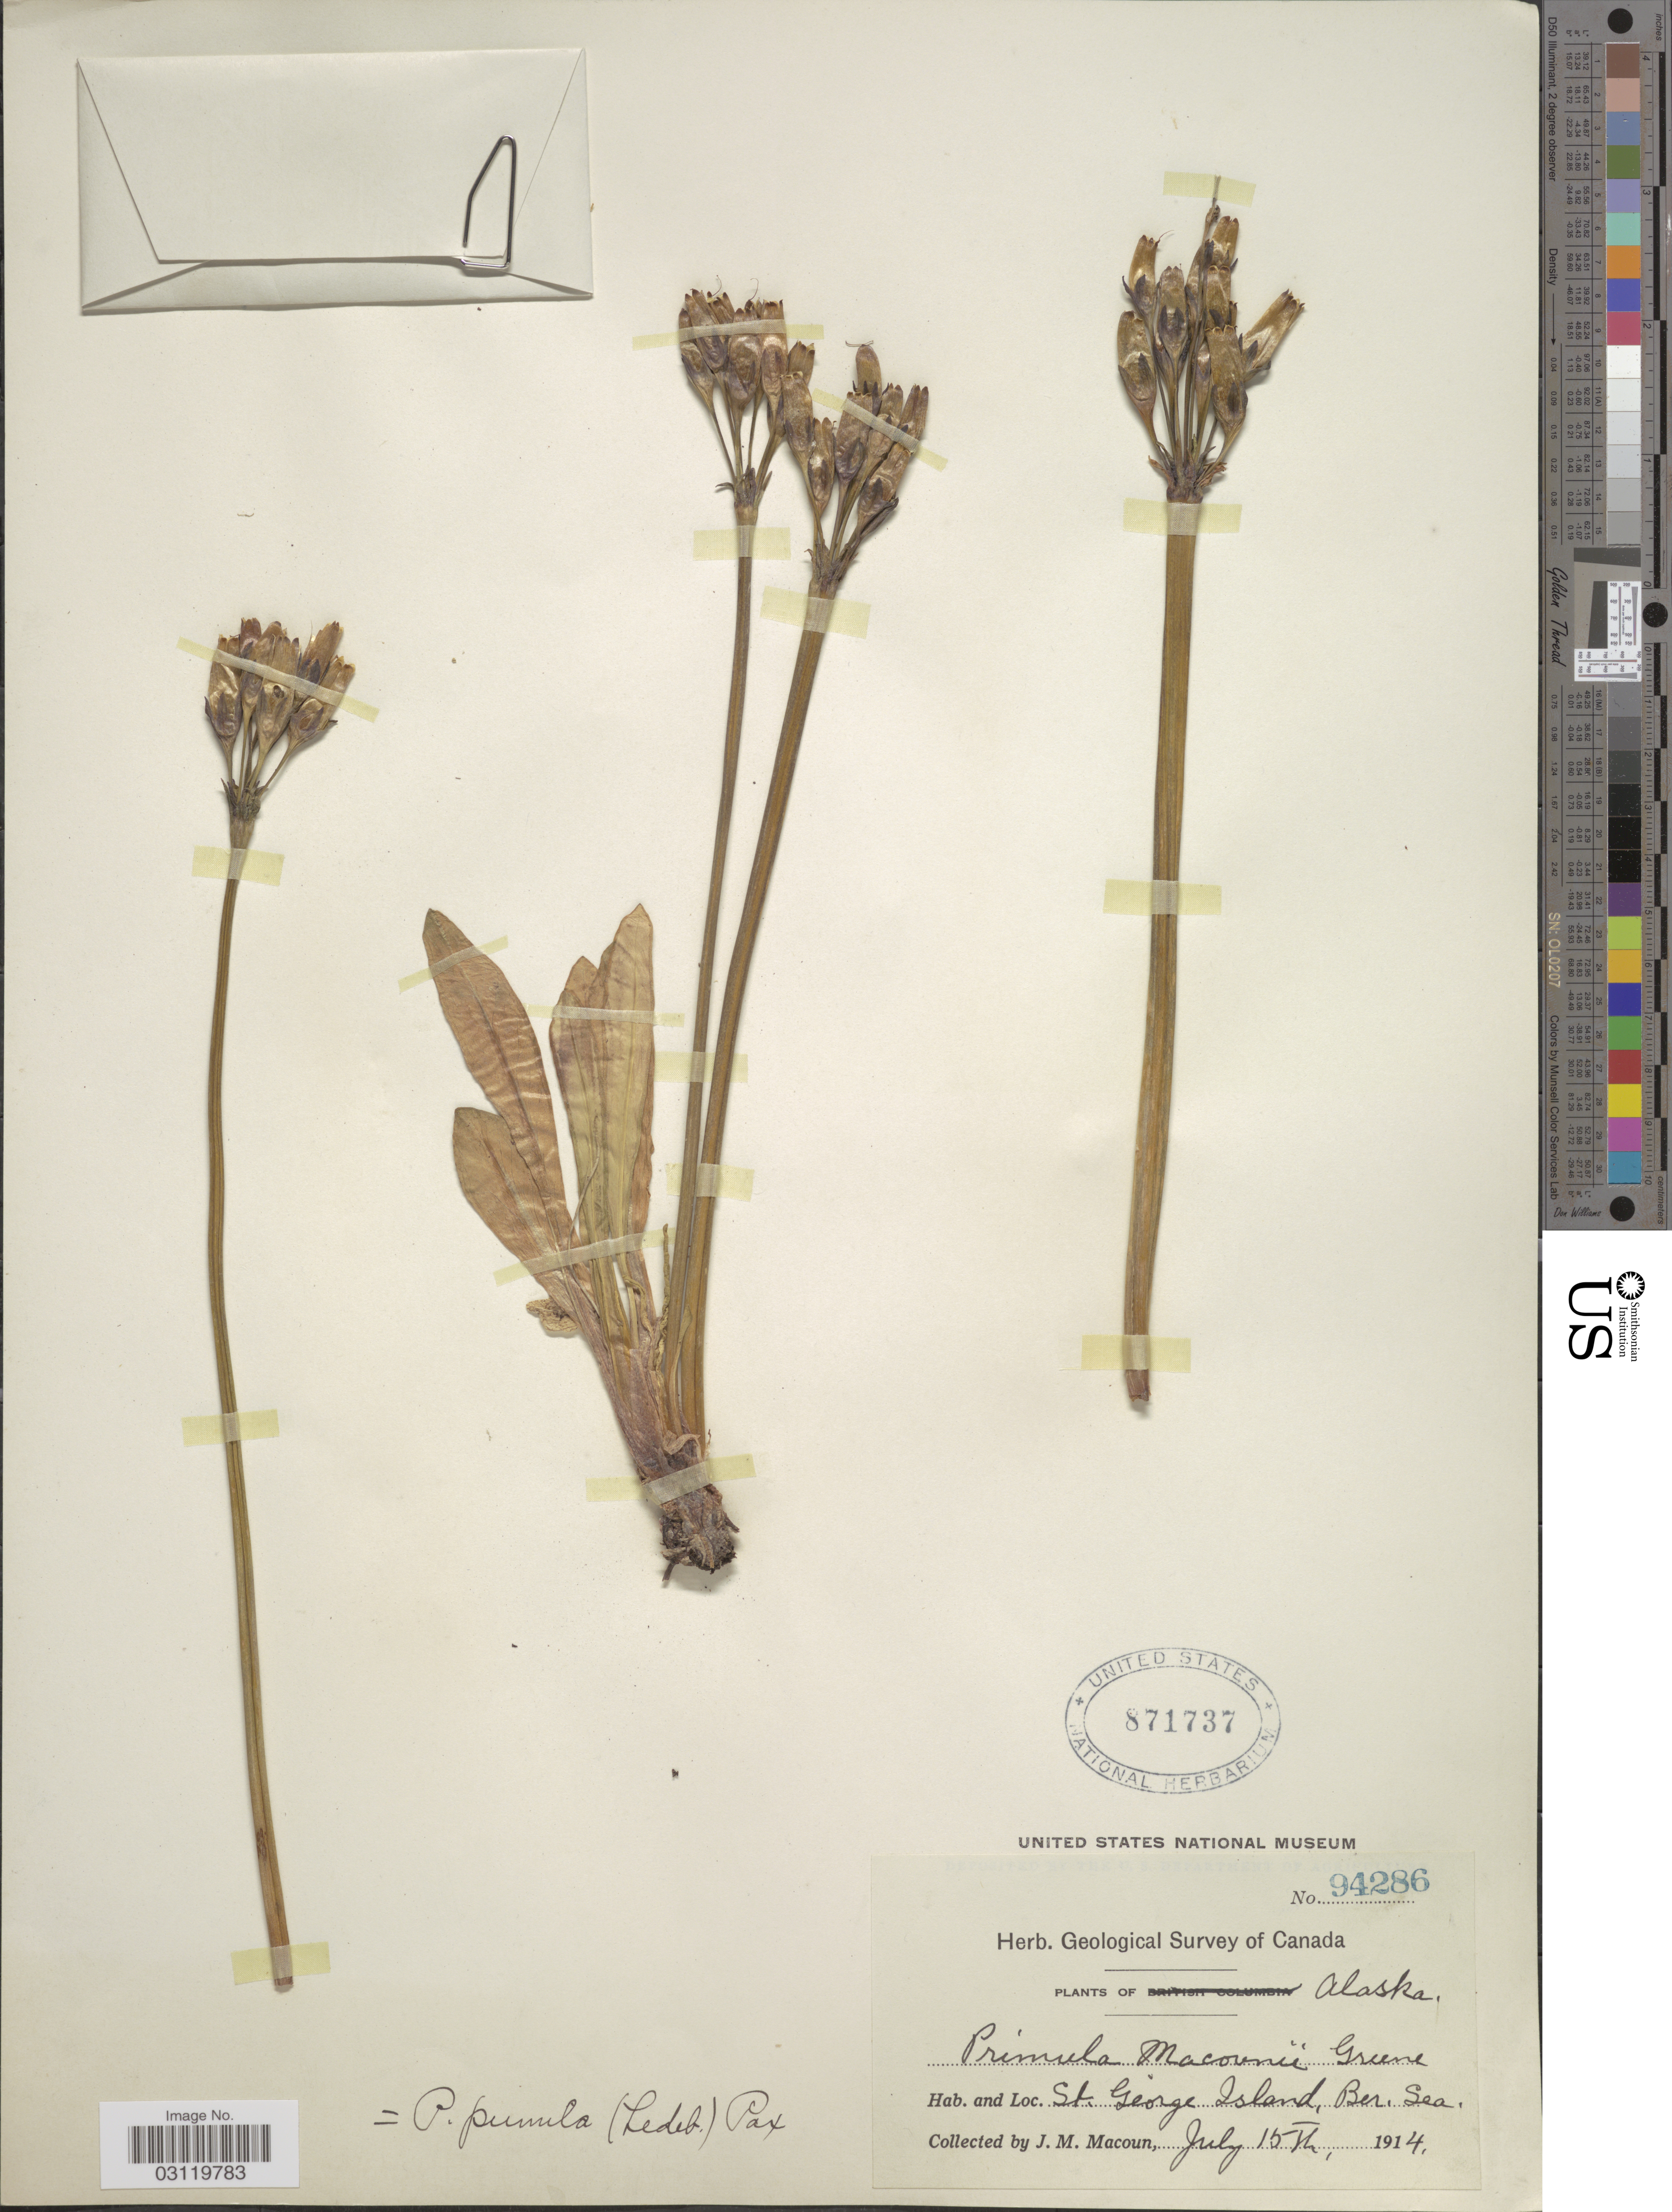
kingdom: Plantae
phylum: Tracheophyta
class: Magnoliopsida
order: Ericales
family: Primulaceae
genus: Primula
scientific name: Primula tschuktschorum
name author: Kjellm.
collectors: J. M. Macoun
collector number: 94286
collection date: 1914-07-15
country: United States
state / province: Alaska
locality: St. George Island, Ber. Sea.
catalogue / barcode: US 871737